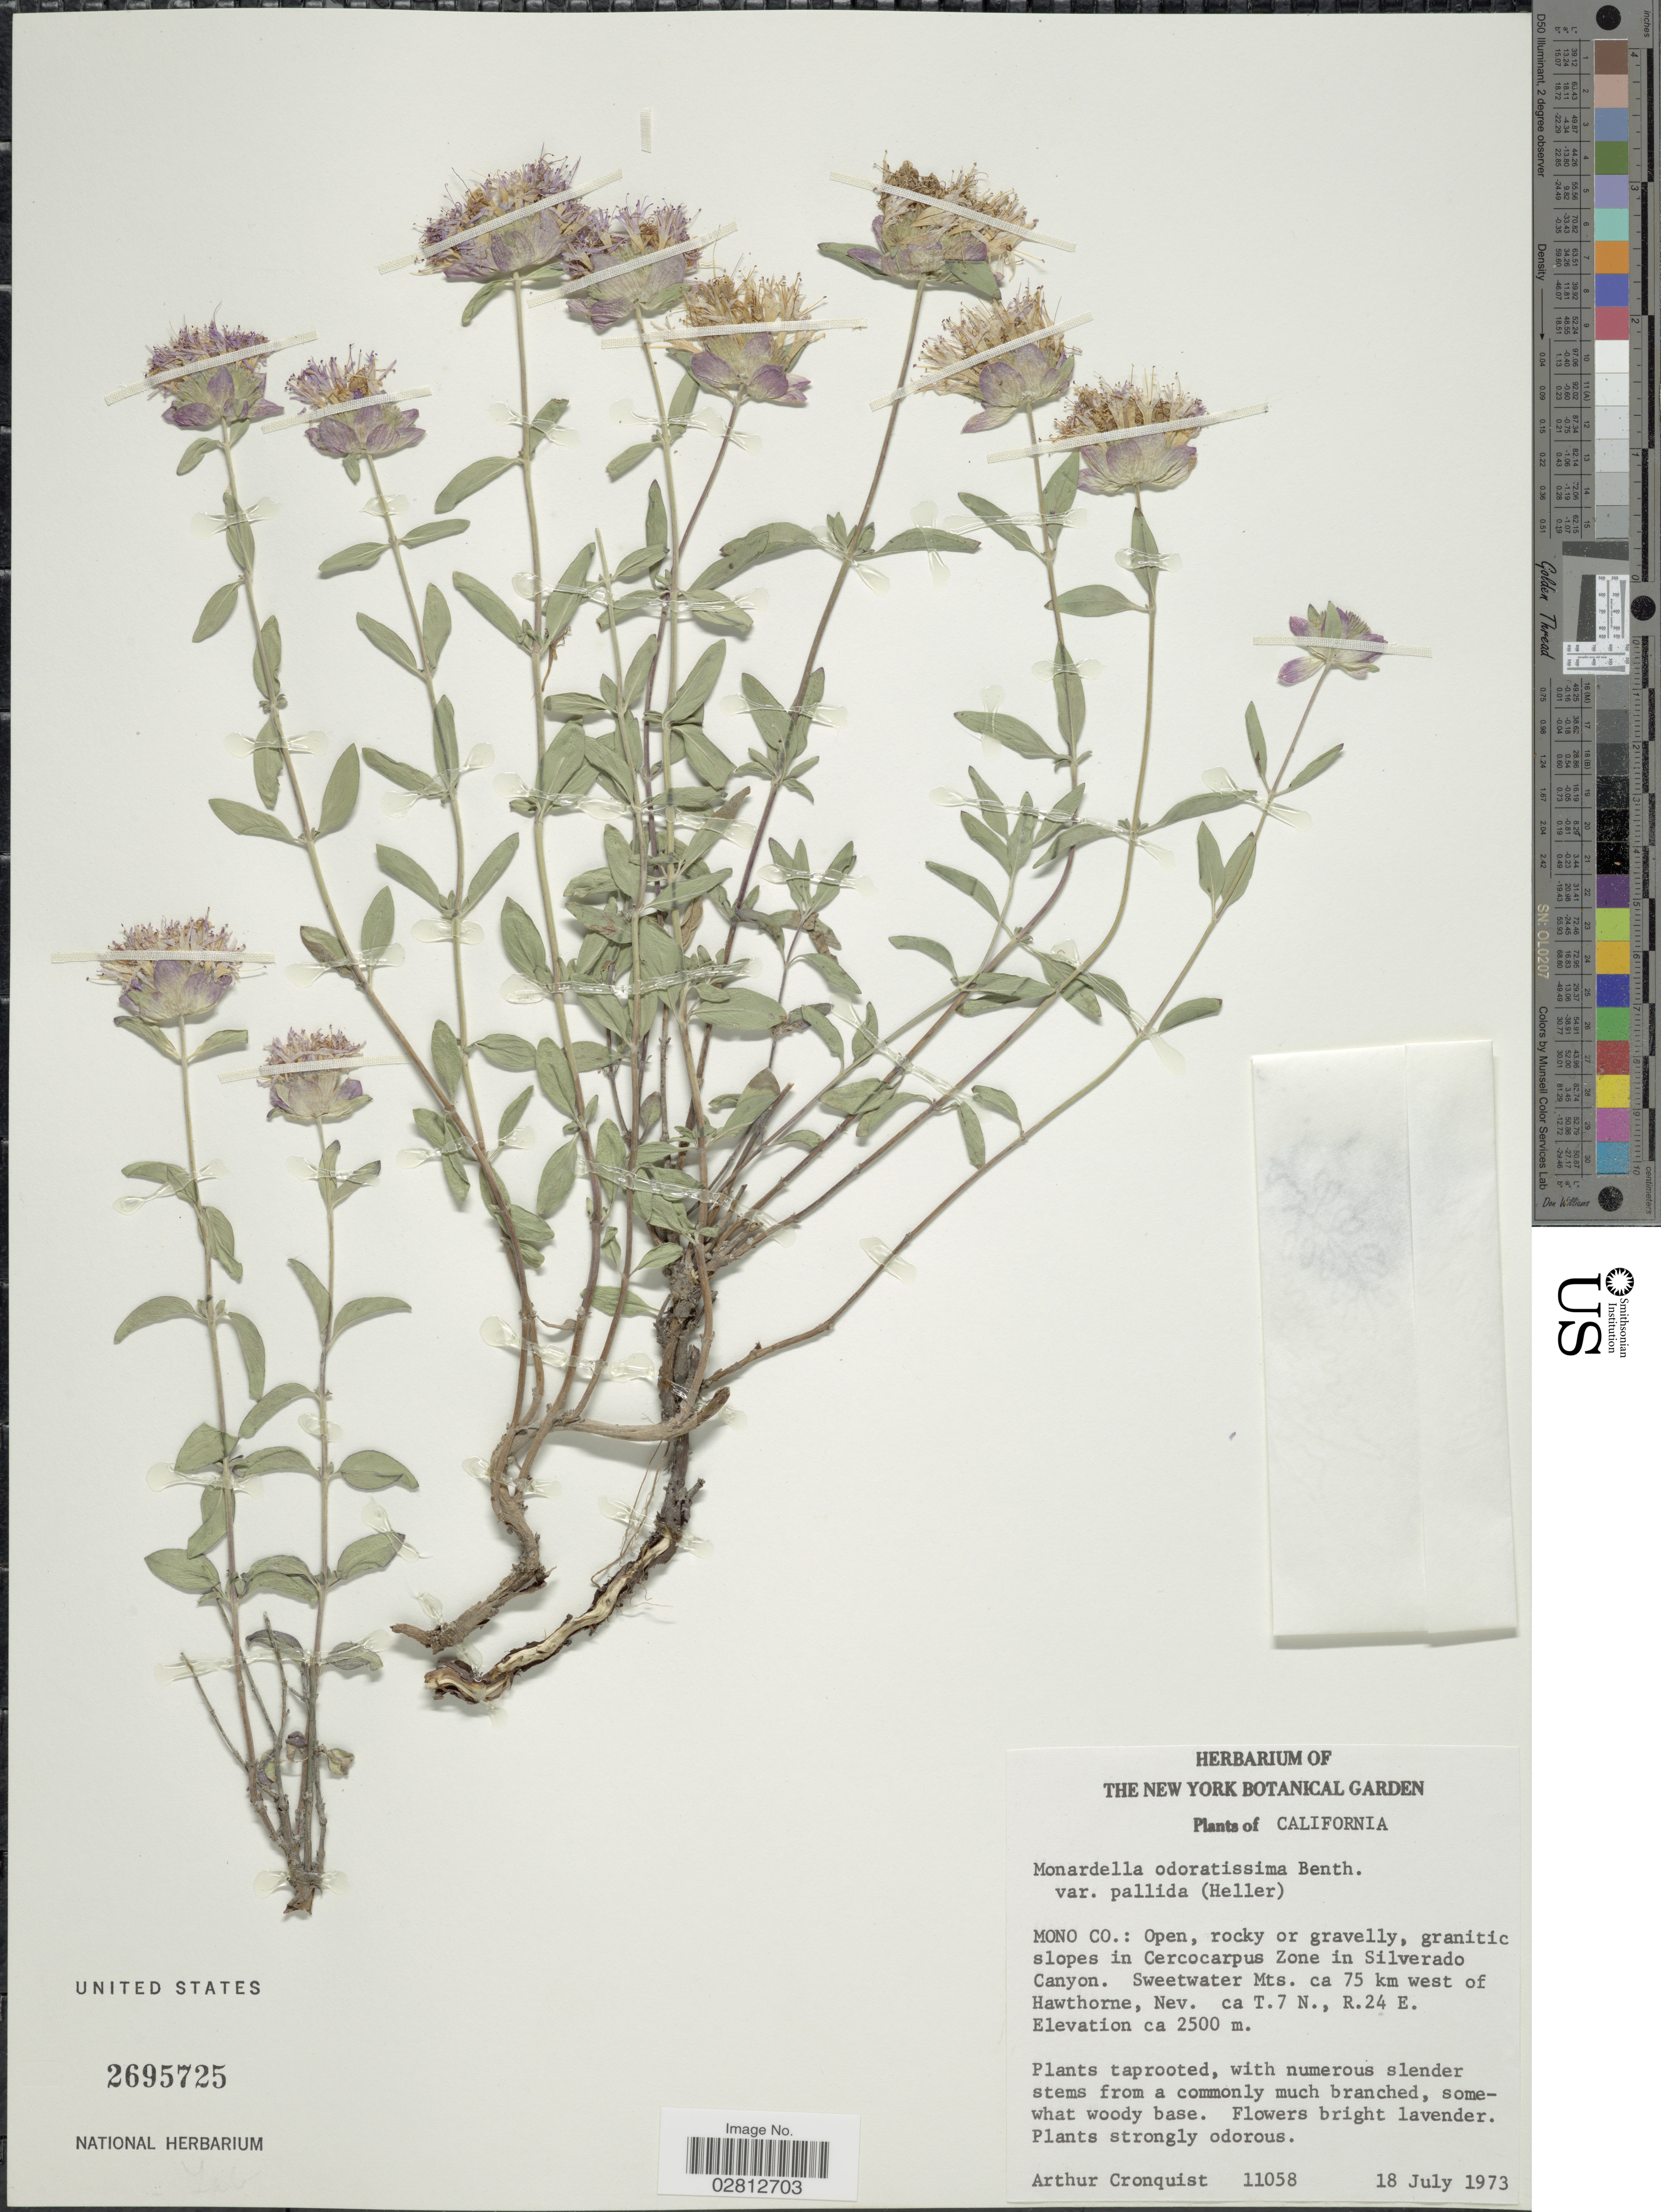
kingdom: Plantae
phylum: Tracheophyta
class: Magnoliopsida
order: Lamiales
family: Lamiaceae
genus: Monardella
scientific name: Monardella odoratissima subsp. pallida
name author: (A. Heller) Epling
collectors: A. J. Cronquist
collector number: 11058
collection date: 1973-07-18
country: United States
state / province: California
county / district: Mono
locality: Mono Co.: slopes in Cercocarpus Zone in Silverado Canyon, Sweetwater Mts. ca 75 km west of Hawthorne, Nev. ca T7N, R24E.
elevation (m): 2500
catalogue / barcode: US 2695725